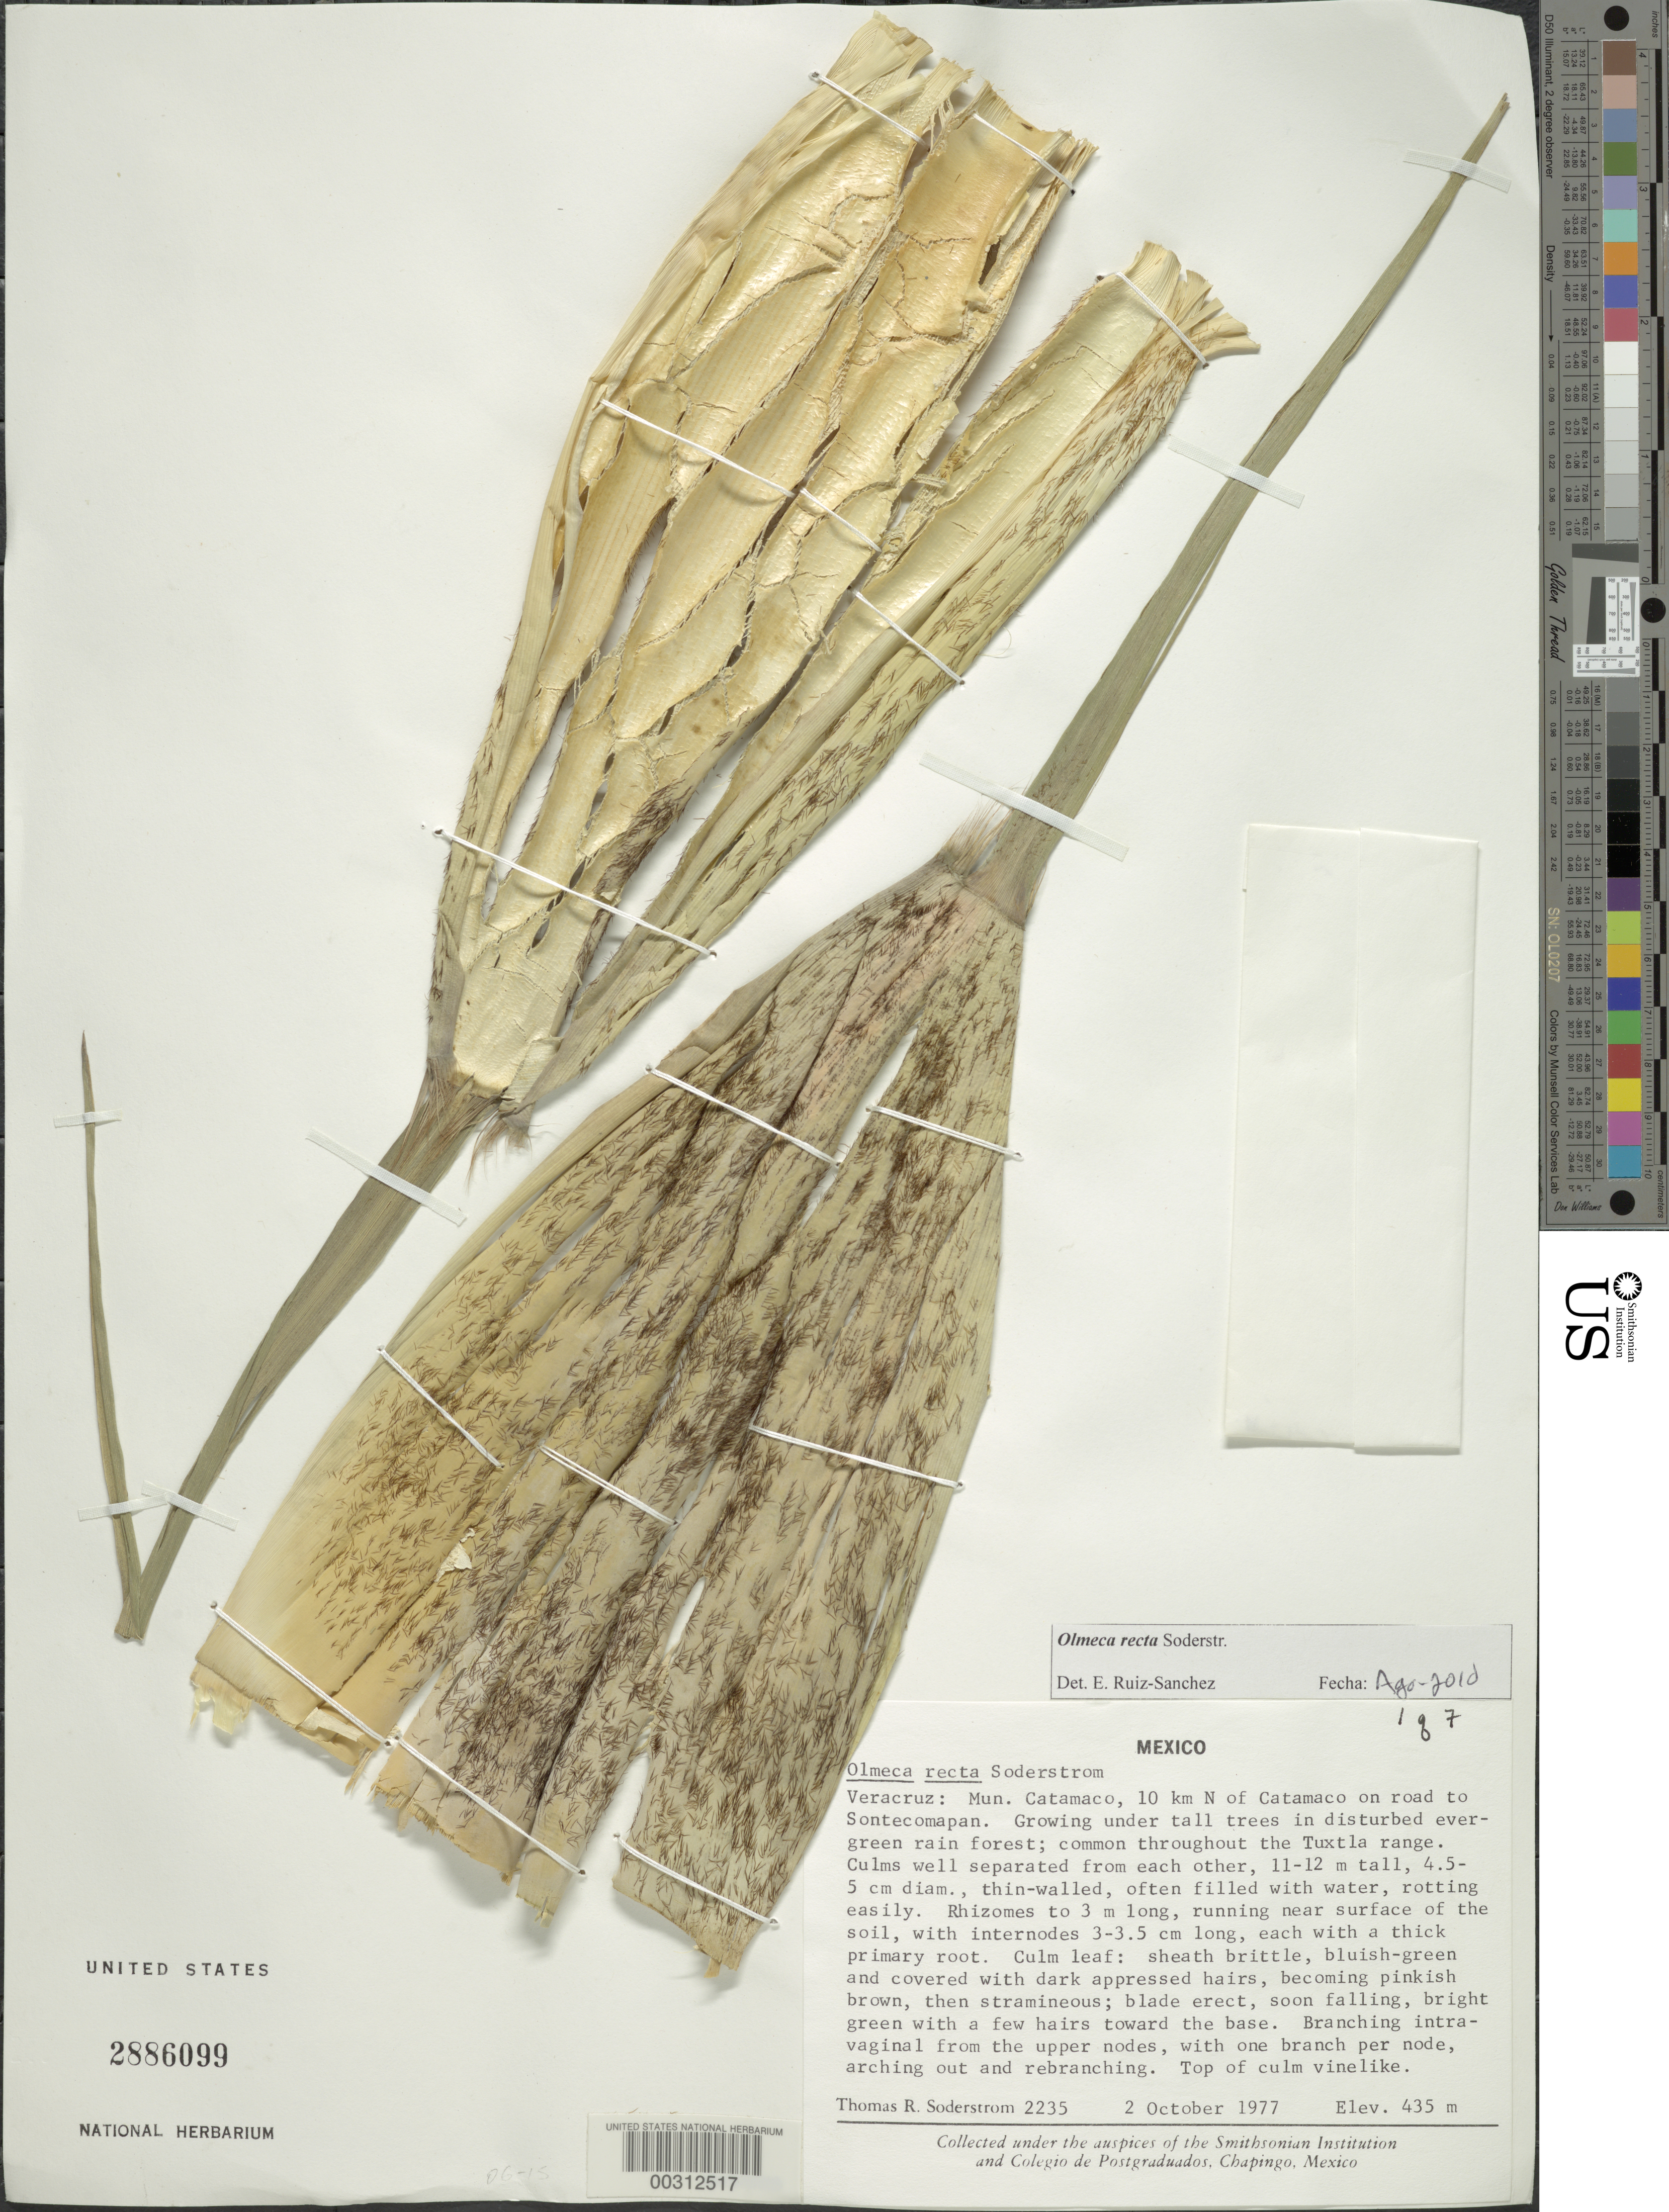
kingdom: Plantae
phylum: Tracheophyta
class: Liliopsida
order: Poales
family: Poaceae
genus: Olmeca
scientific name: Olmeca recta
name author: Soderstr.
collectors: T. R. Soderstrom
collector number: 2235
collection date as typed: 02 Oct 1977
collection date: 1977-10-02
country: Mexico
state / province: Veracruz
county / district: Catemaco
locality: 10 km N of Catamaco on road to Sontecomapan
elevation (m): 435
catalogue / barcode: US 2886099